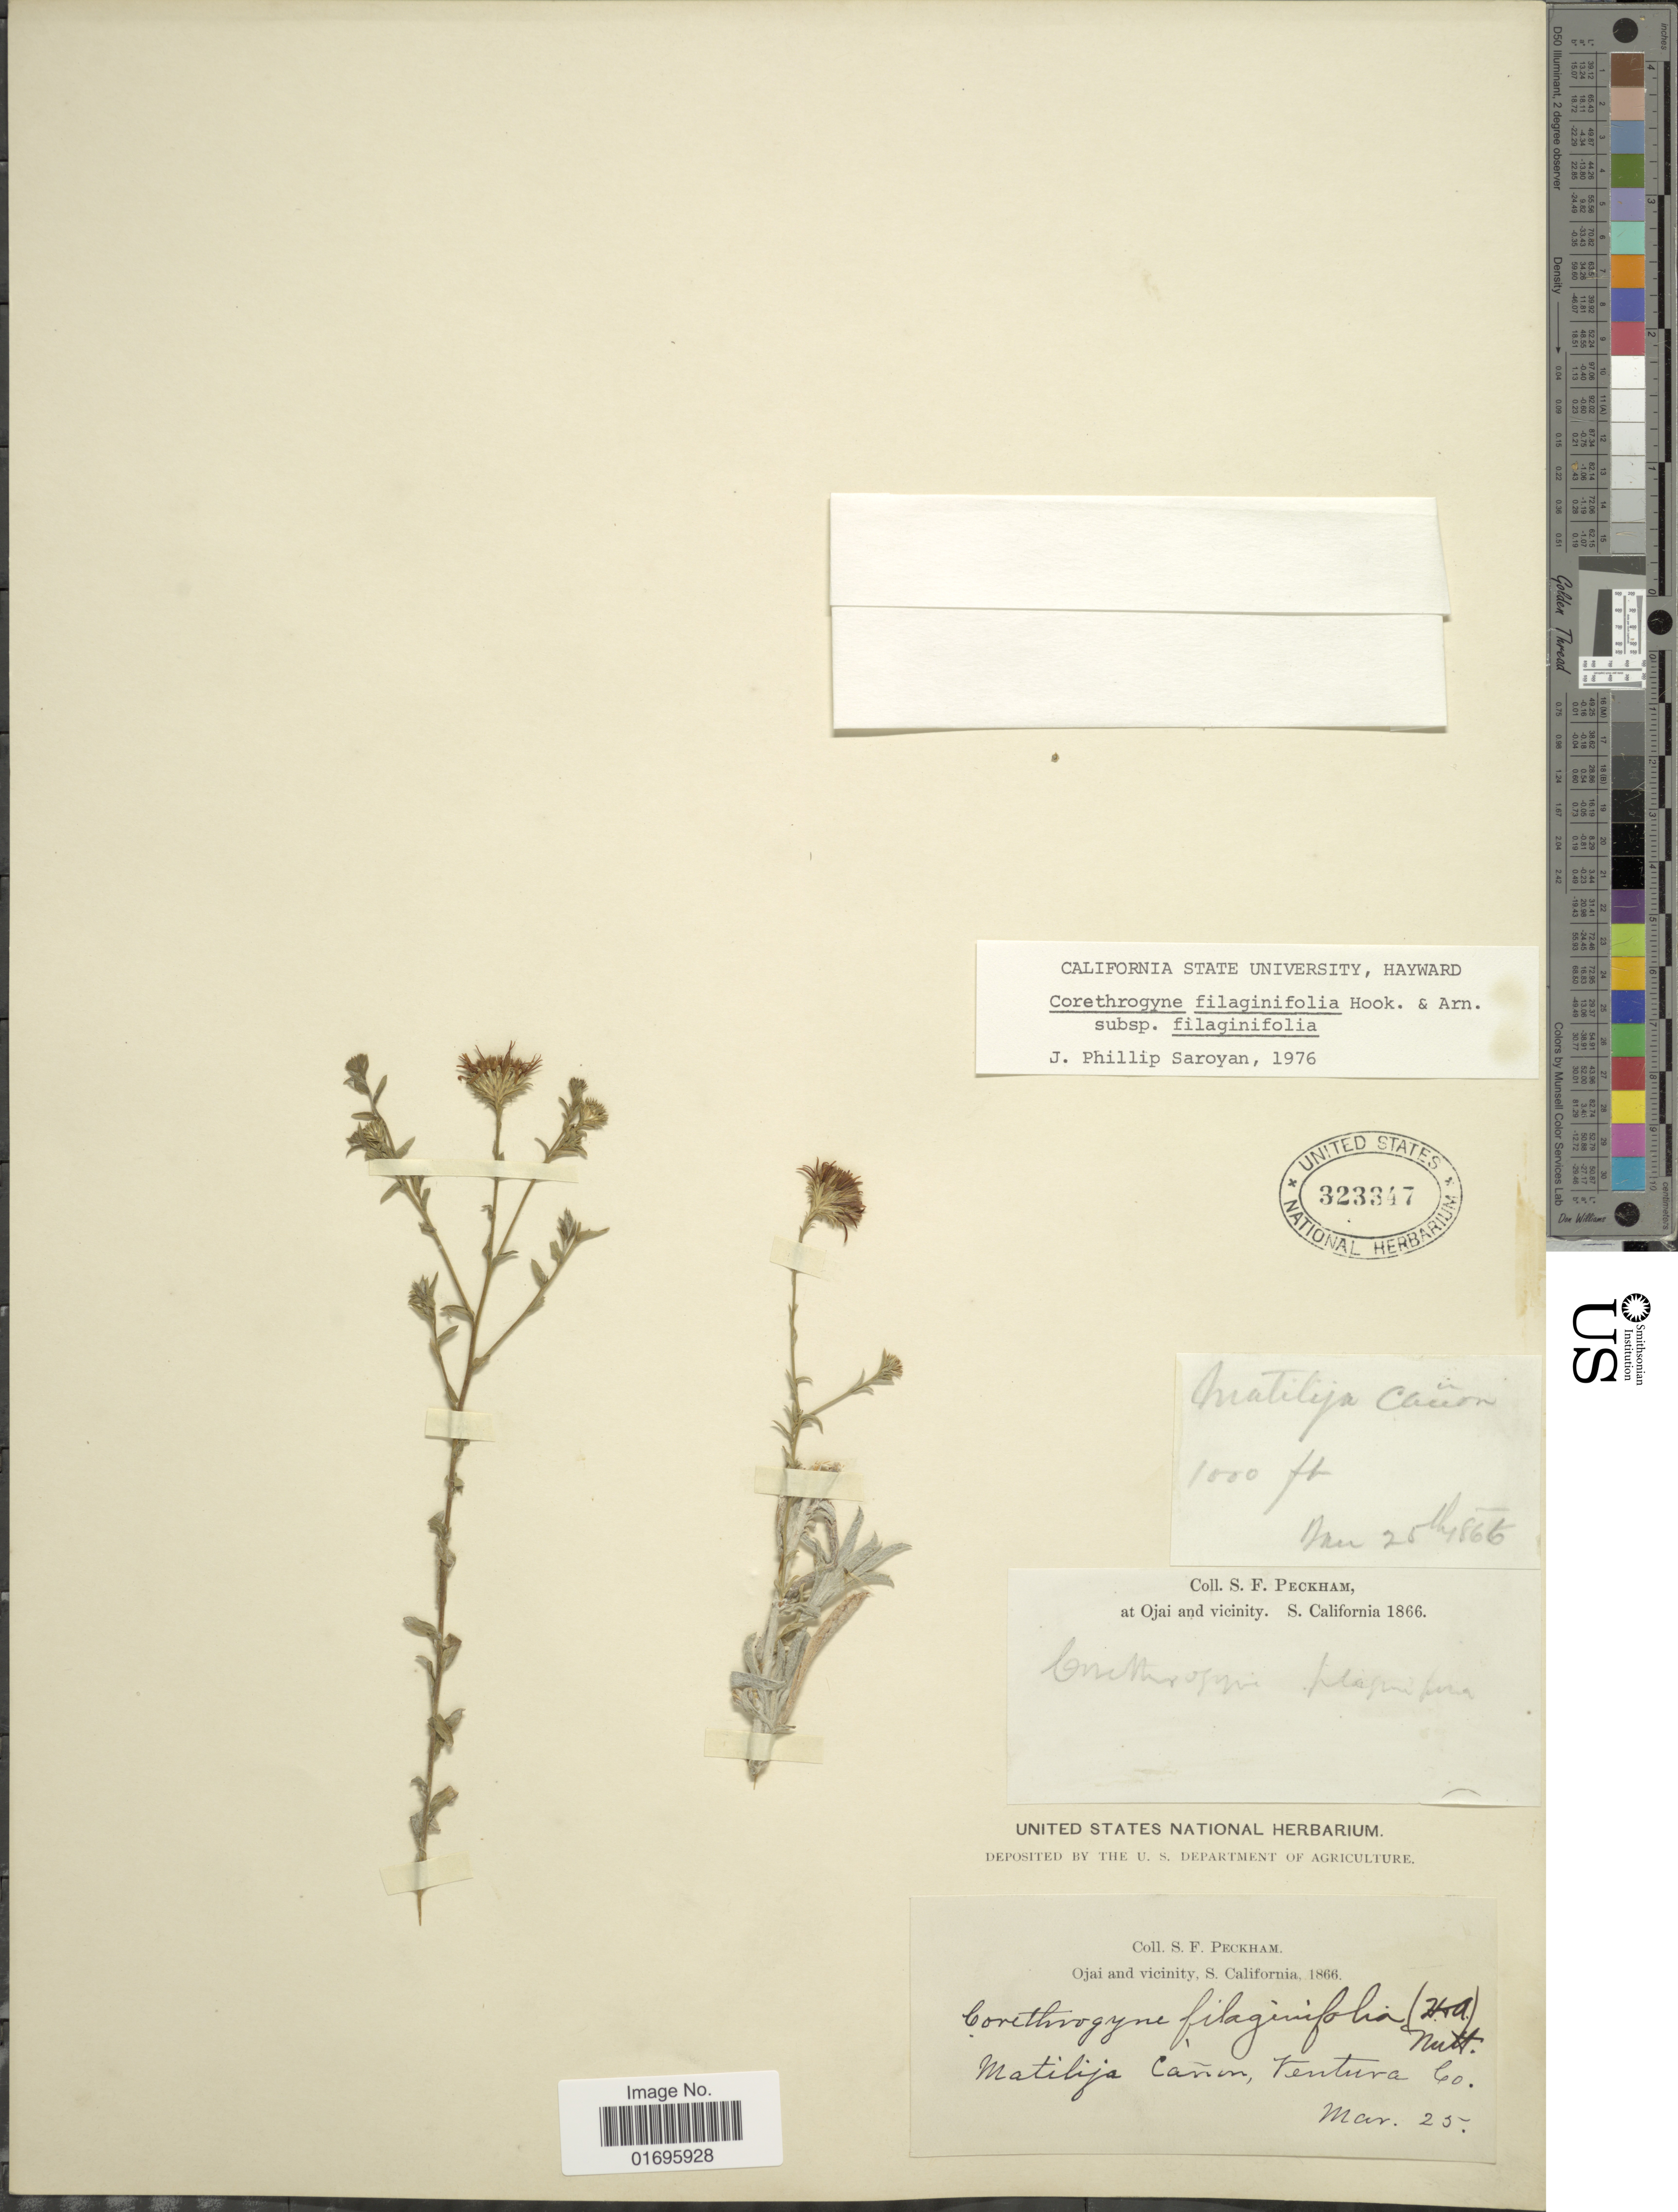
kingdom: Plantae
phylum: Tracheophyta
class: Magnoliopsida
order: Asterales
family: Asteraceae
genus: Corethrogyne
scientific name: Corethrogyne filaginifolia var. filaginifolia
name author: (Hook.) Nutt.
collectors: S. Peckham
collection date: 1866-03-25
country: United States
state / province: California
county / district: Ventura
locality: Ojai and vicinity, S. California. Matilija Cañon, Ventura Co.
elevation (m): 305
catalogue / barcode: US 323347